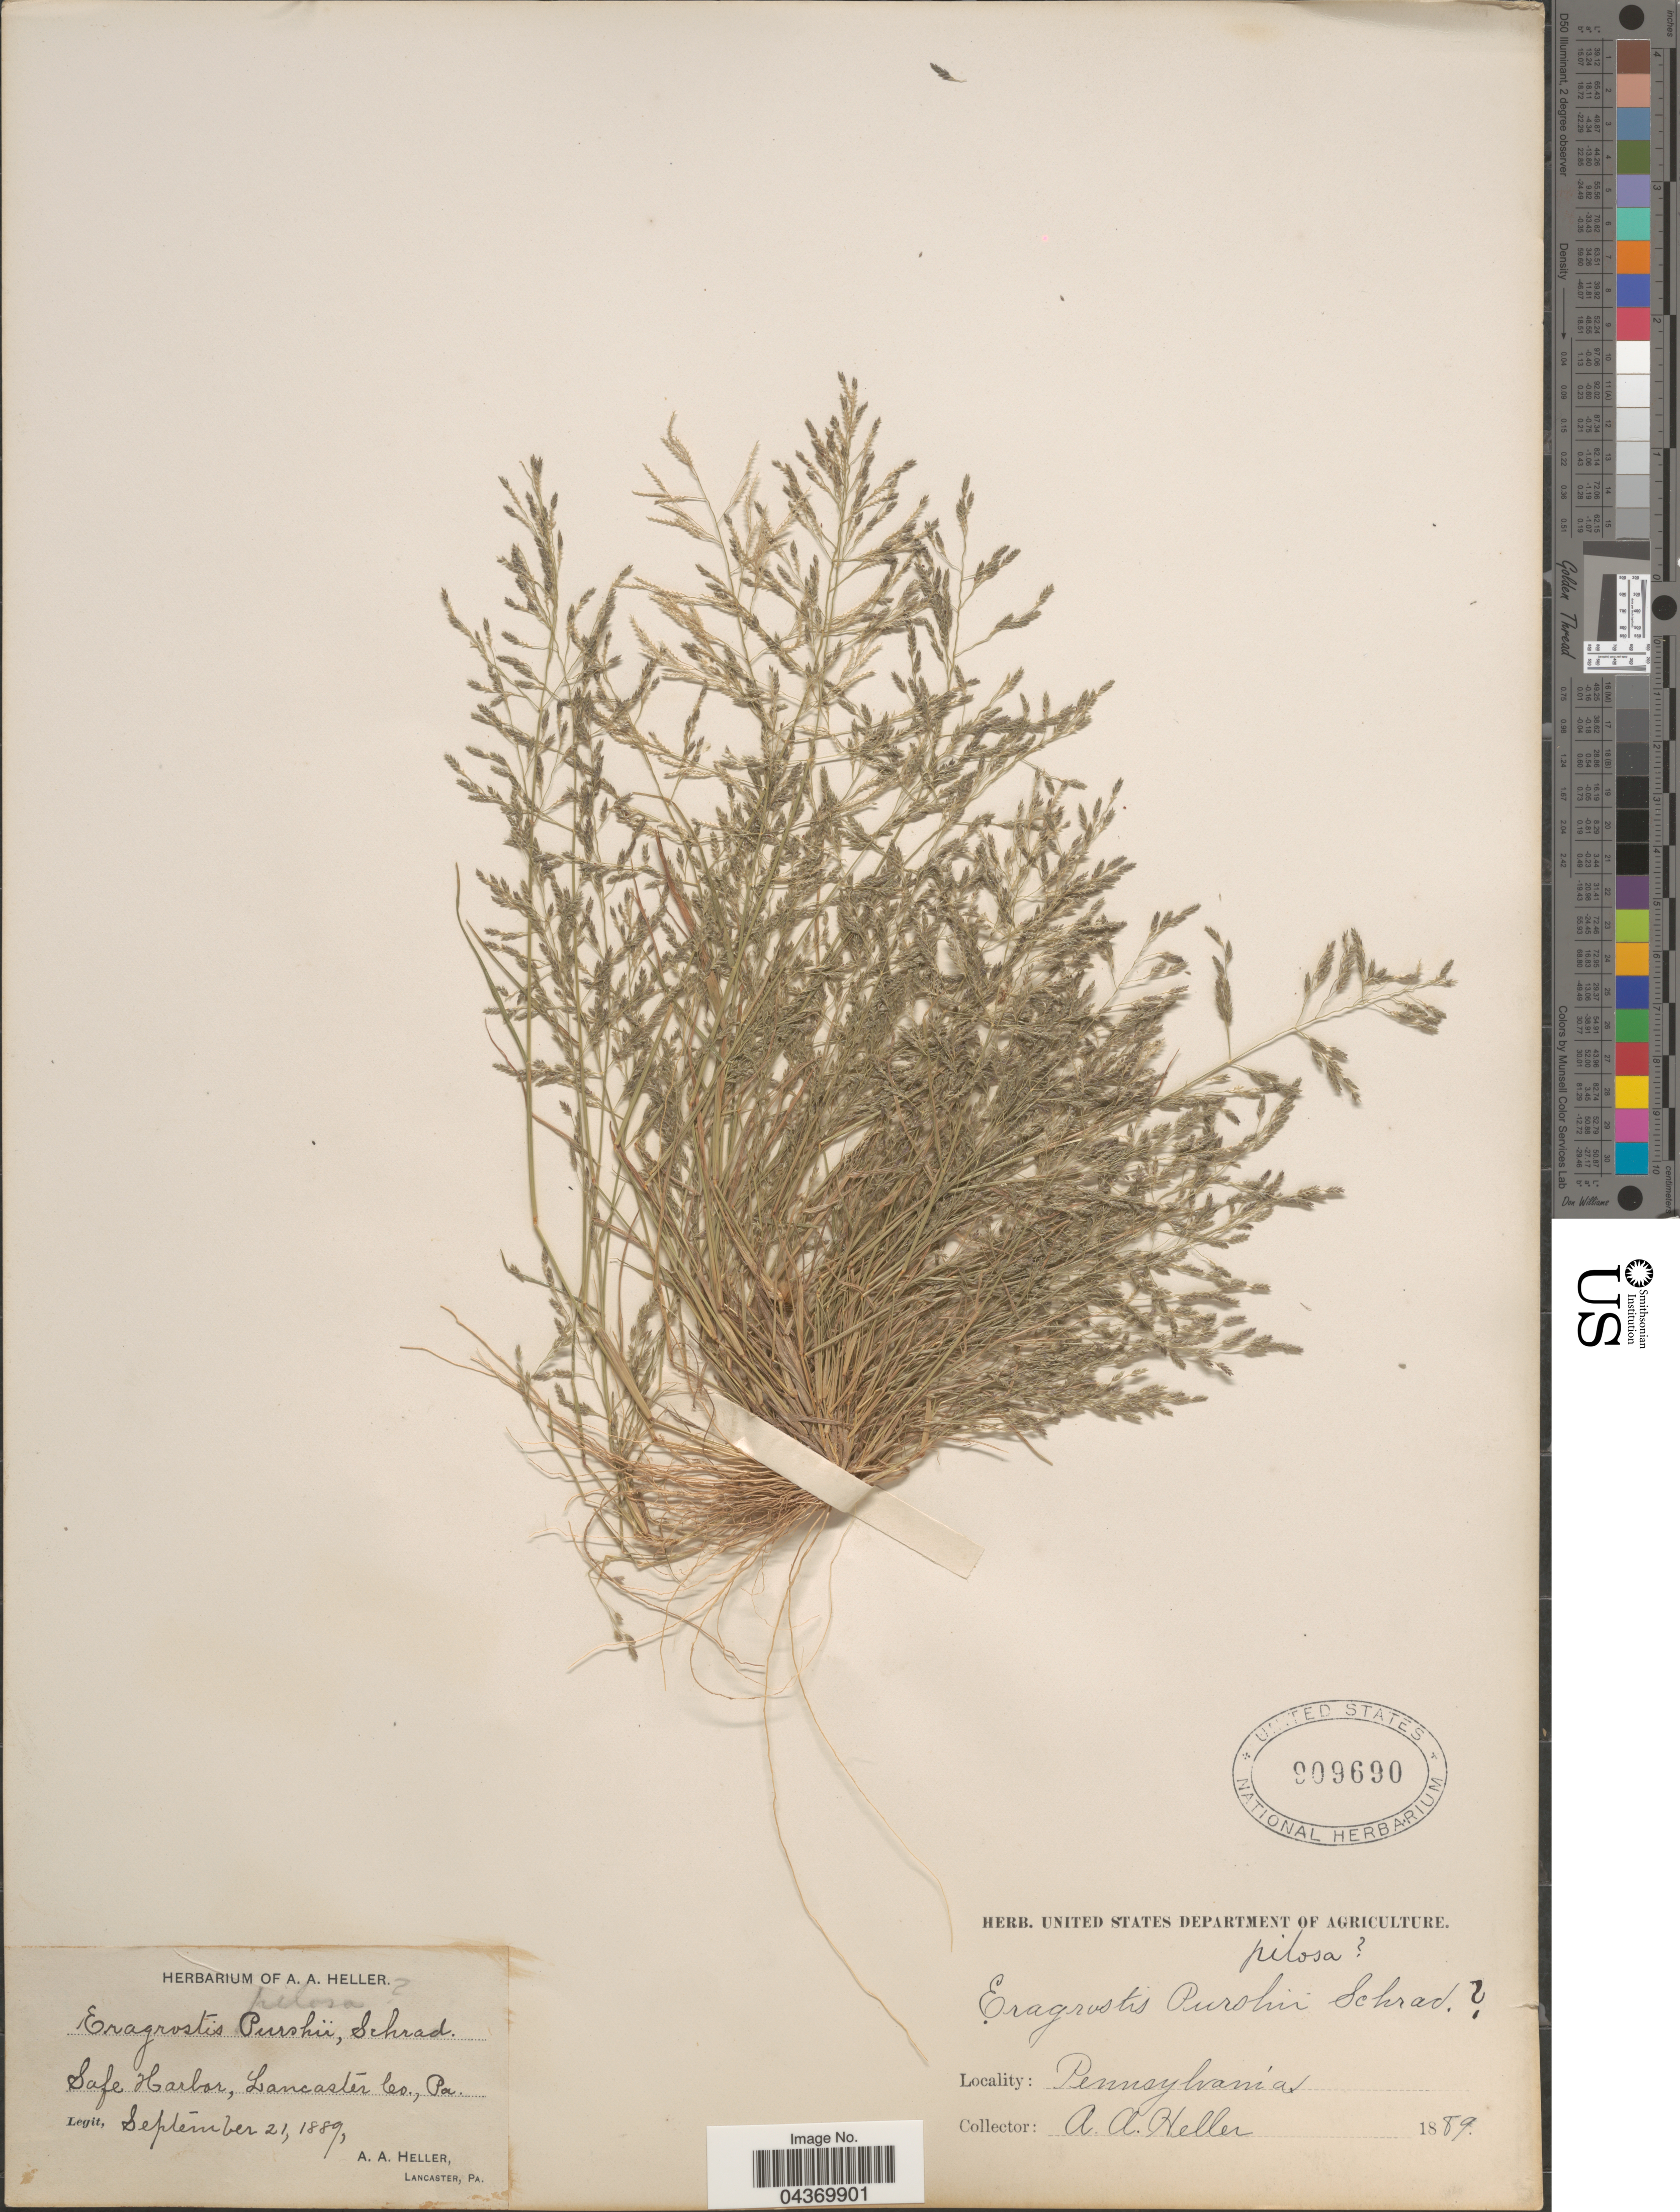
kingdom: Plantae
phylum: Tracheophyta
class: Liliopsida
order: Poales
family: Poaceae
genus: Eragrostis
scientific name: Eragrostis pectinacea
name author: (Michx.) Nees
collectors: A. A. Heller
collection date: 1889-09-21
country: United States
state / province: Pennsylvania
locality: Safe Harbor, Lancaster Co.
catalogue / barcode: US 909690